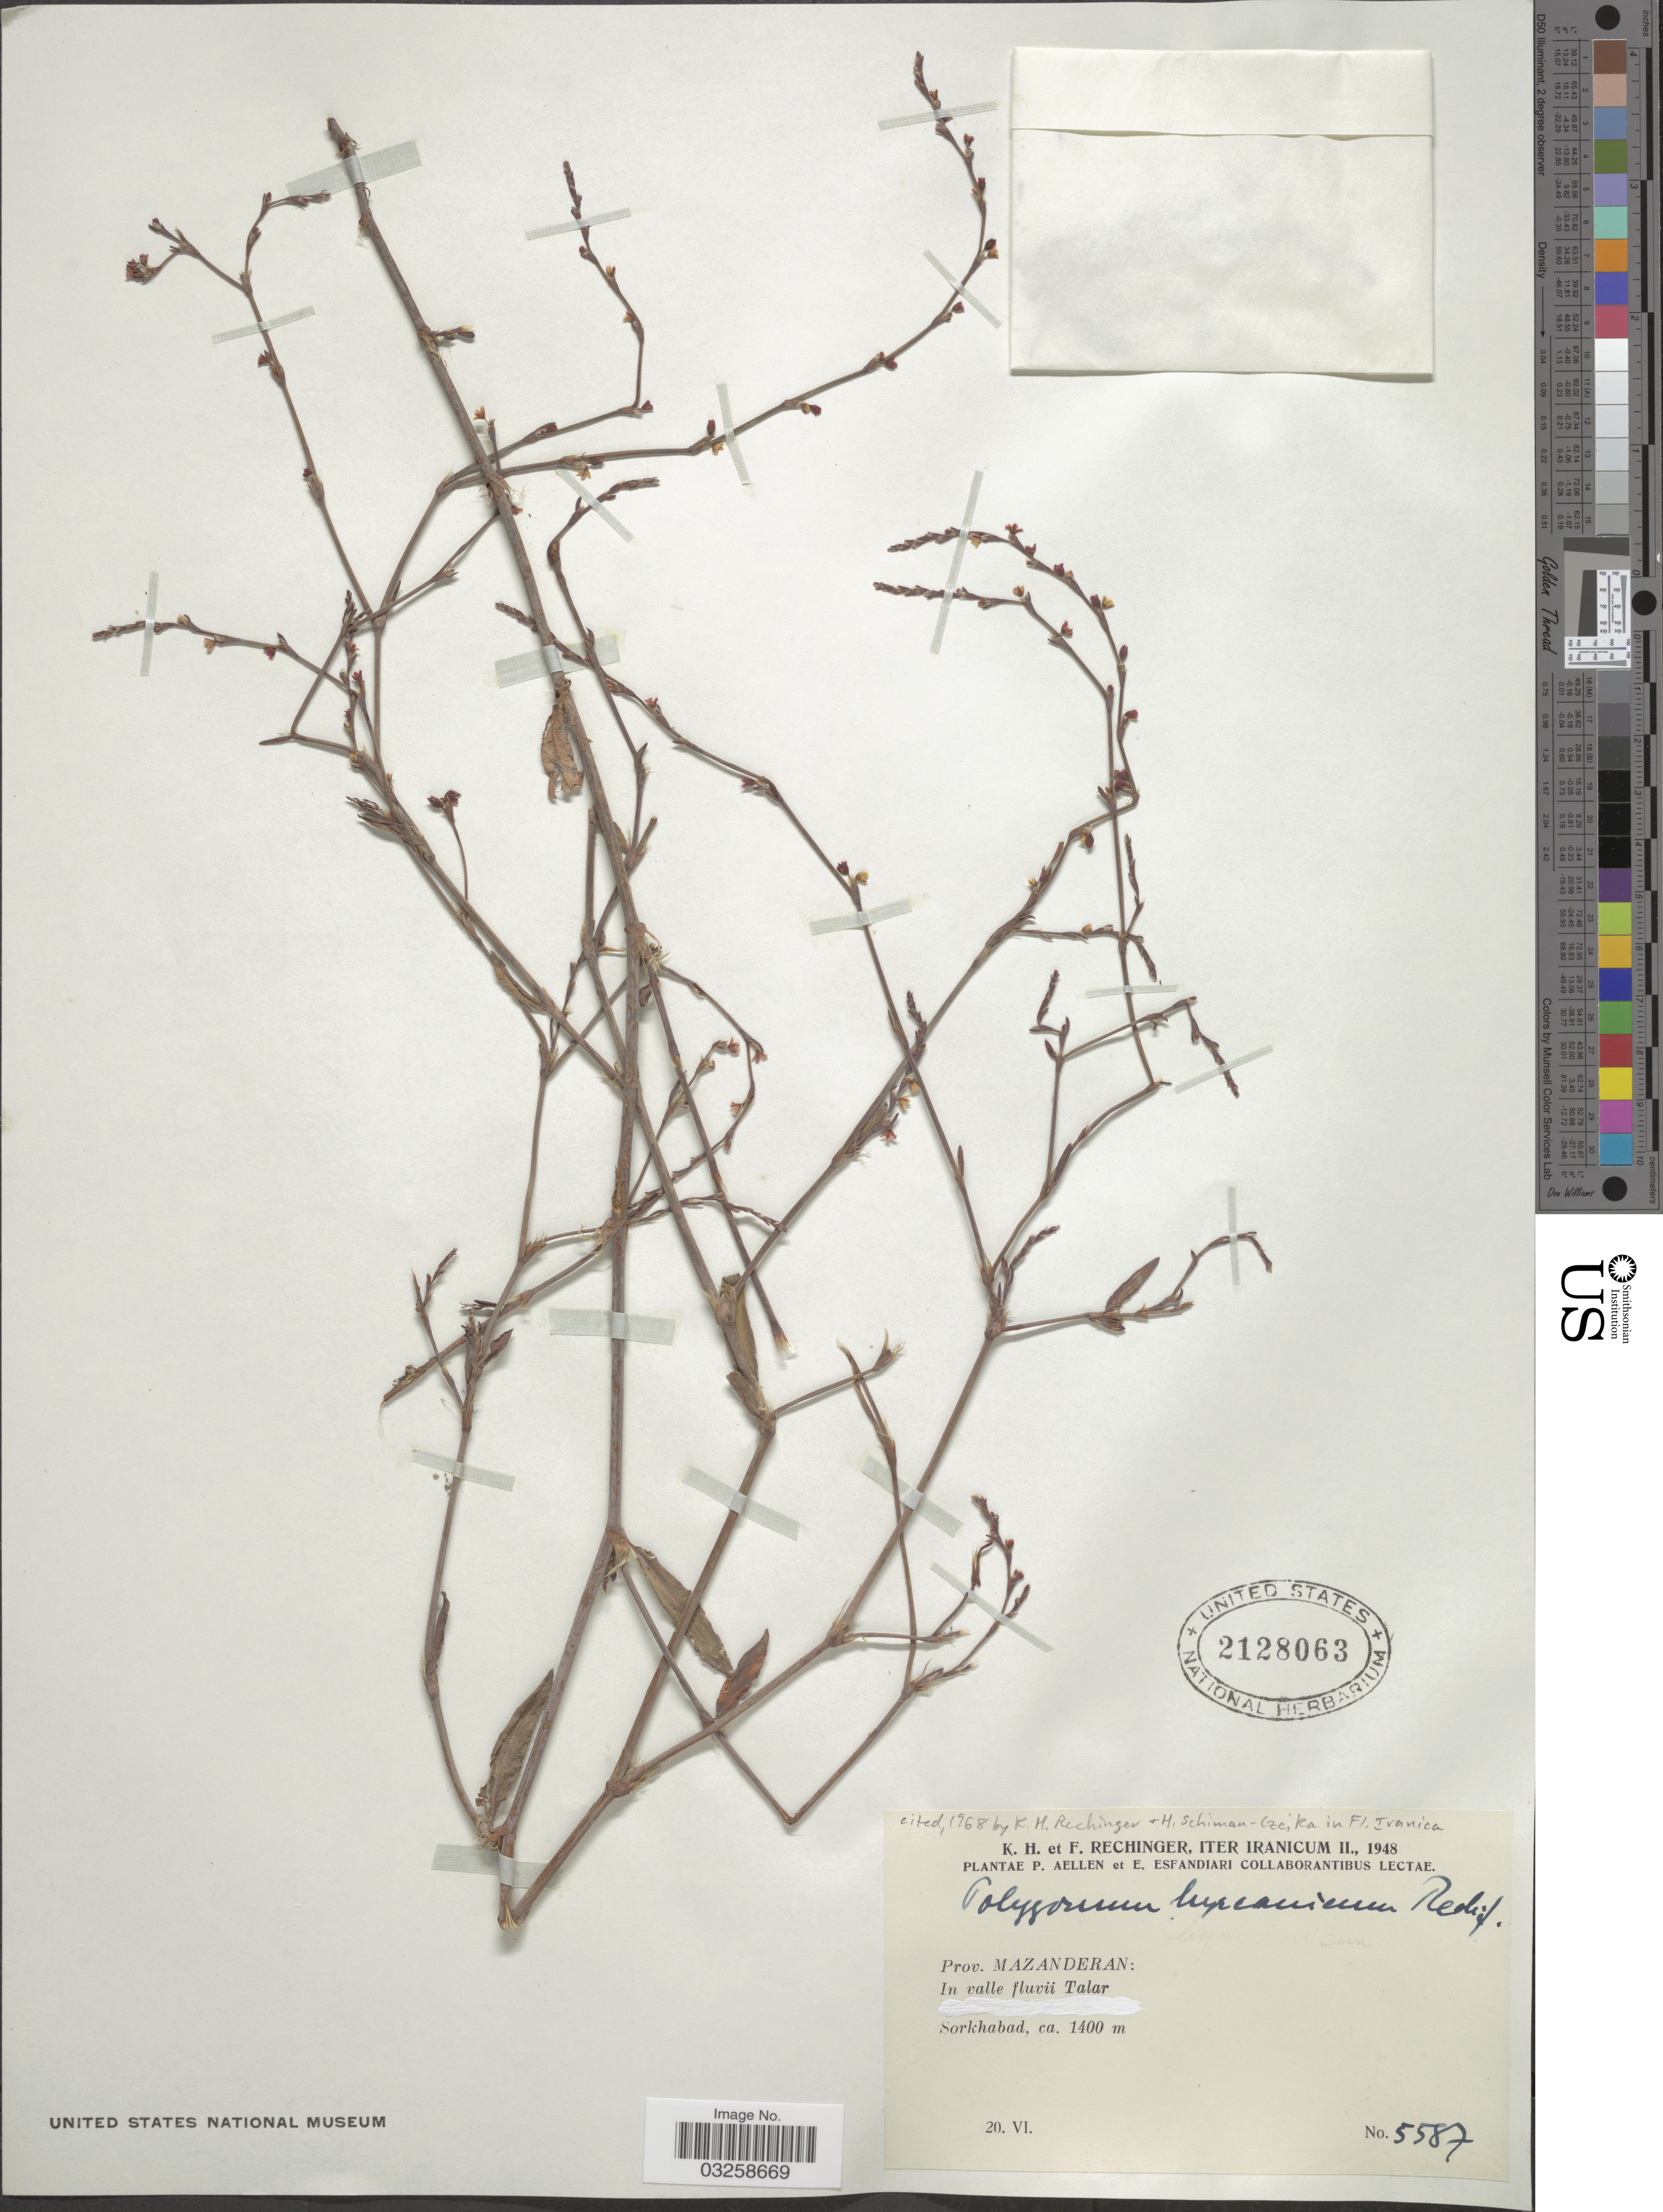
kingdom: Plantae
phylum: Tracheophyta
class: Magnoliopsida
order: Caryophyllales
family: Polygonaceae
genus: Polygonum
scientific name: Polygonum hyrcanicum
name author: Rech. f.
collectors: K. H. Rechinger & F. Rechinger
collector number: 5587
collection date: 1948-06-20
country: Iran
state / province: Mazandaran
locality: In valle fluvii Talar. Sorkhabad.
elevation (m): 1400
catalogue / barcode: US 2128063